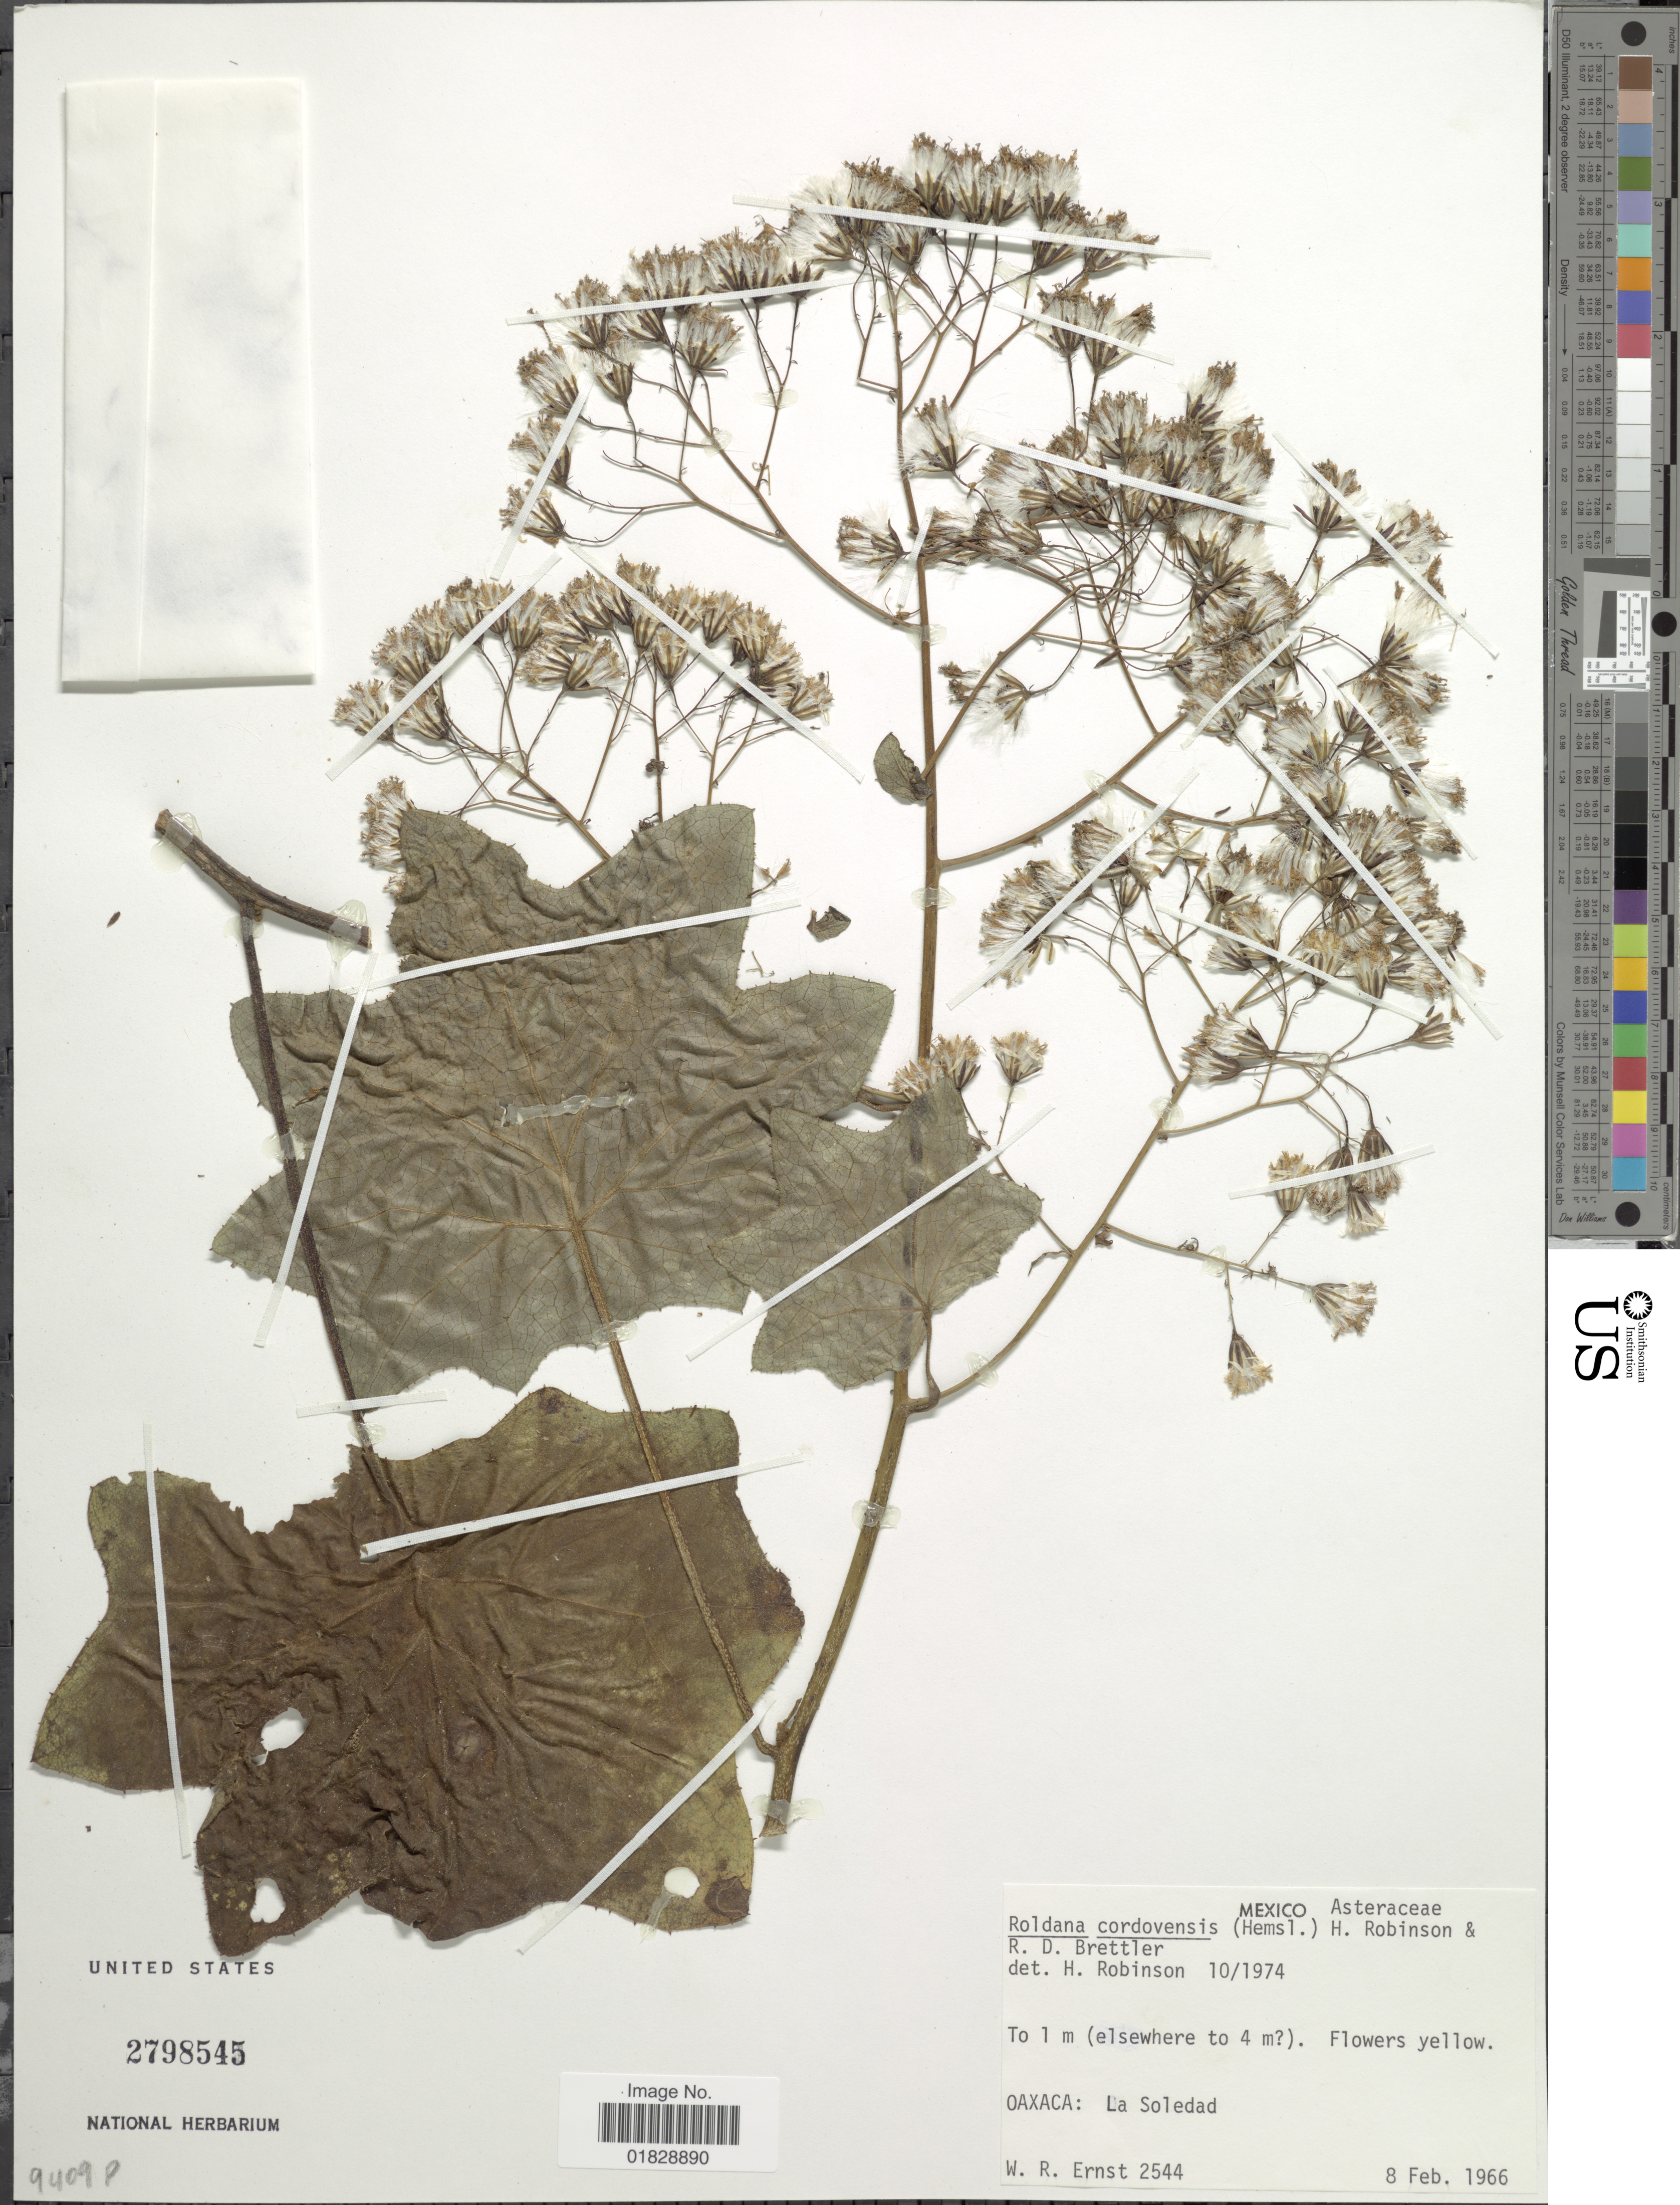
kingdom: Plantae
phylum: Tracheophyta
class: Magnoliopsida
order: Asterales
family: Asteraceae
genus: Roldana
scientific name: Roldana cordovensis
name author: (Hemsl.) H. Rob. & Brettell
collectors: W. R. Ernst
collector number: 2544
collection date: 1966-02-08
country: Mexico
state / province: Oaxaca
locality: Oaxaca: La Soledad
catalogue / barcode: US 2798545